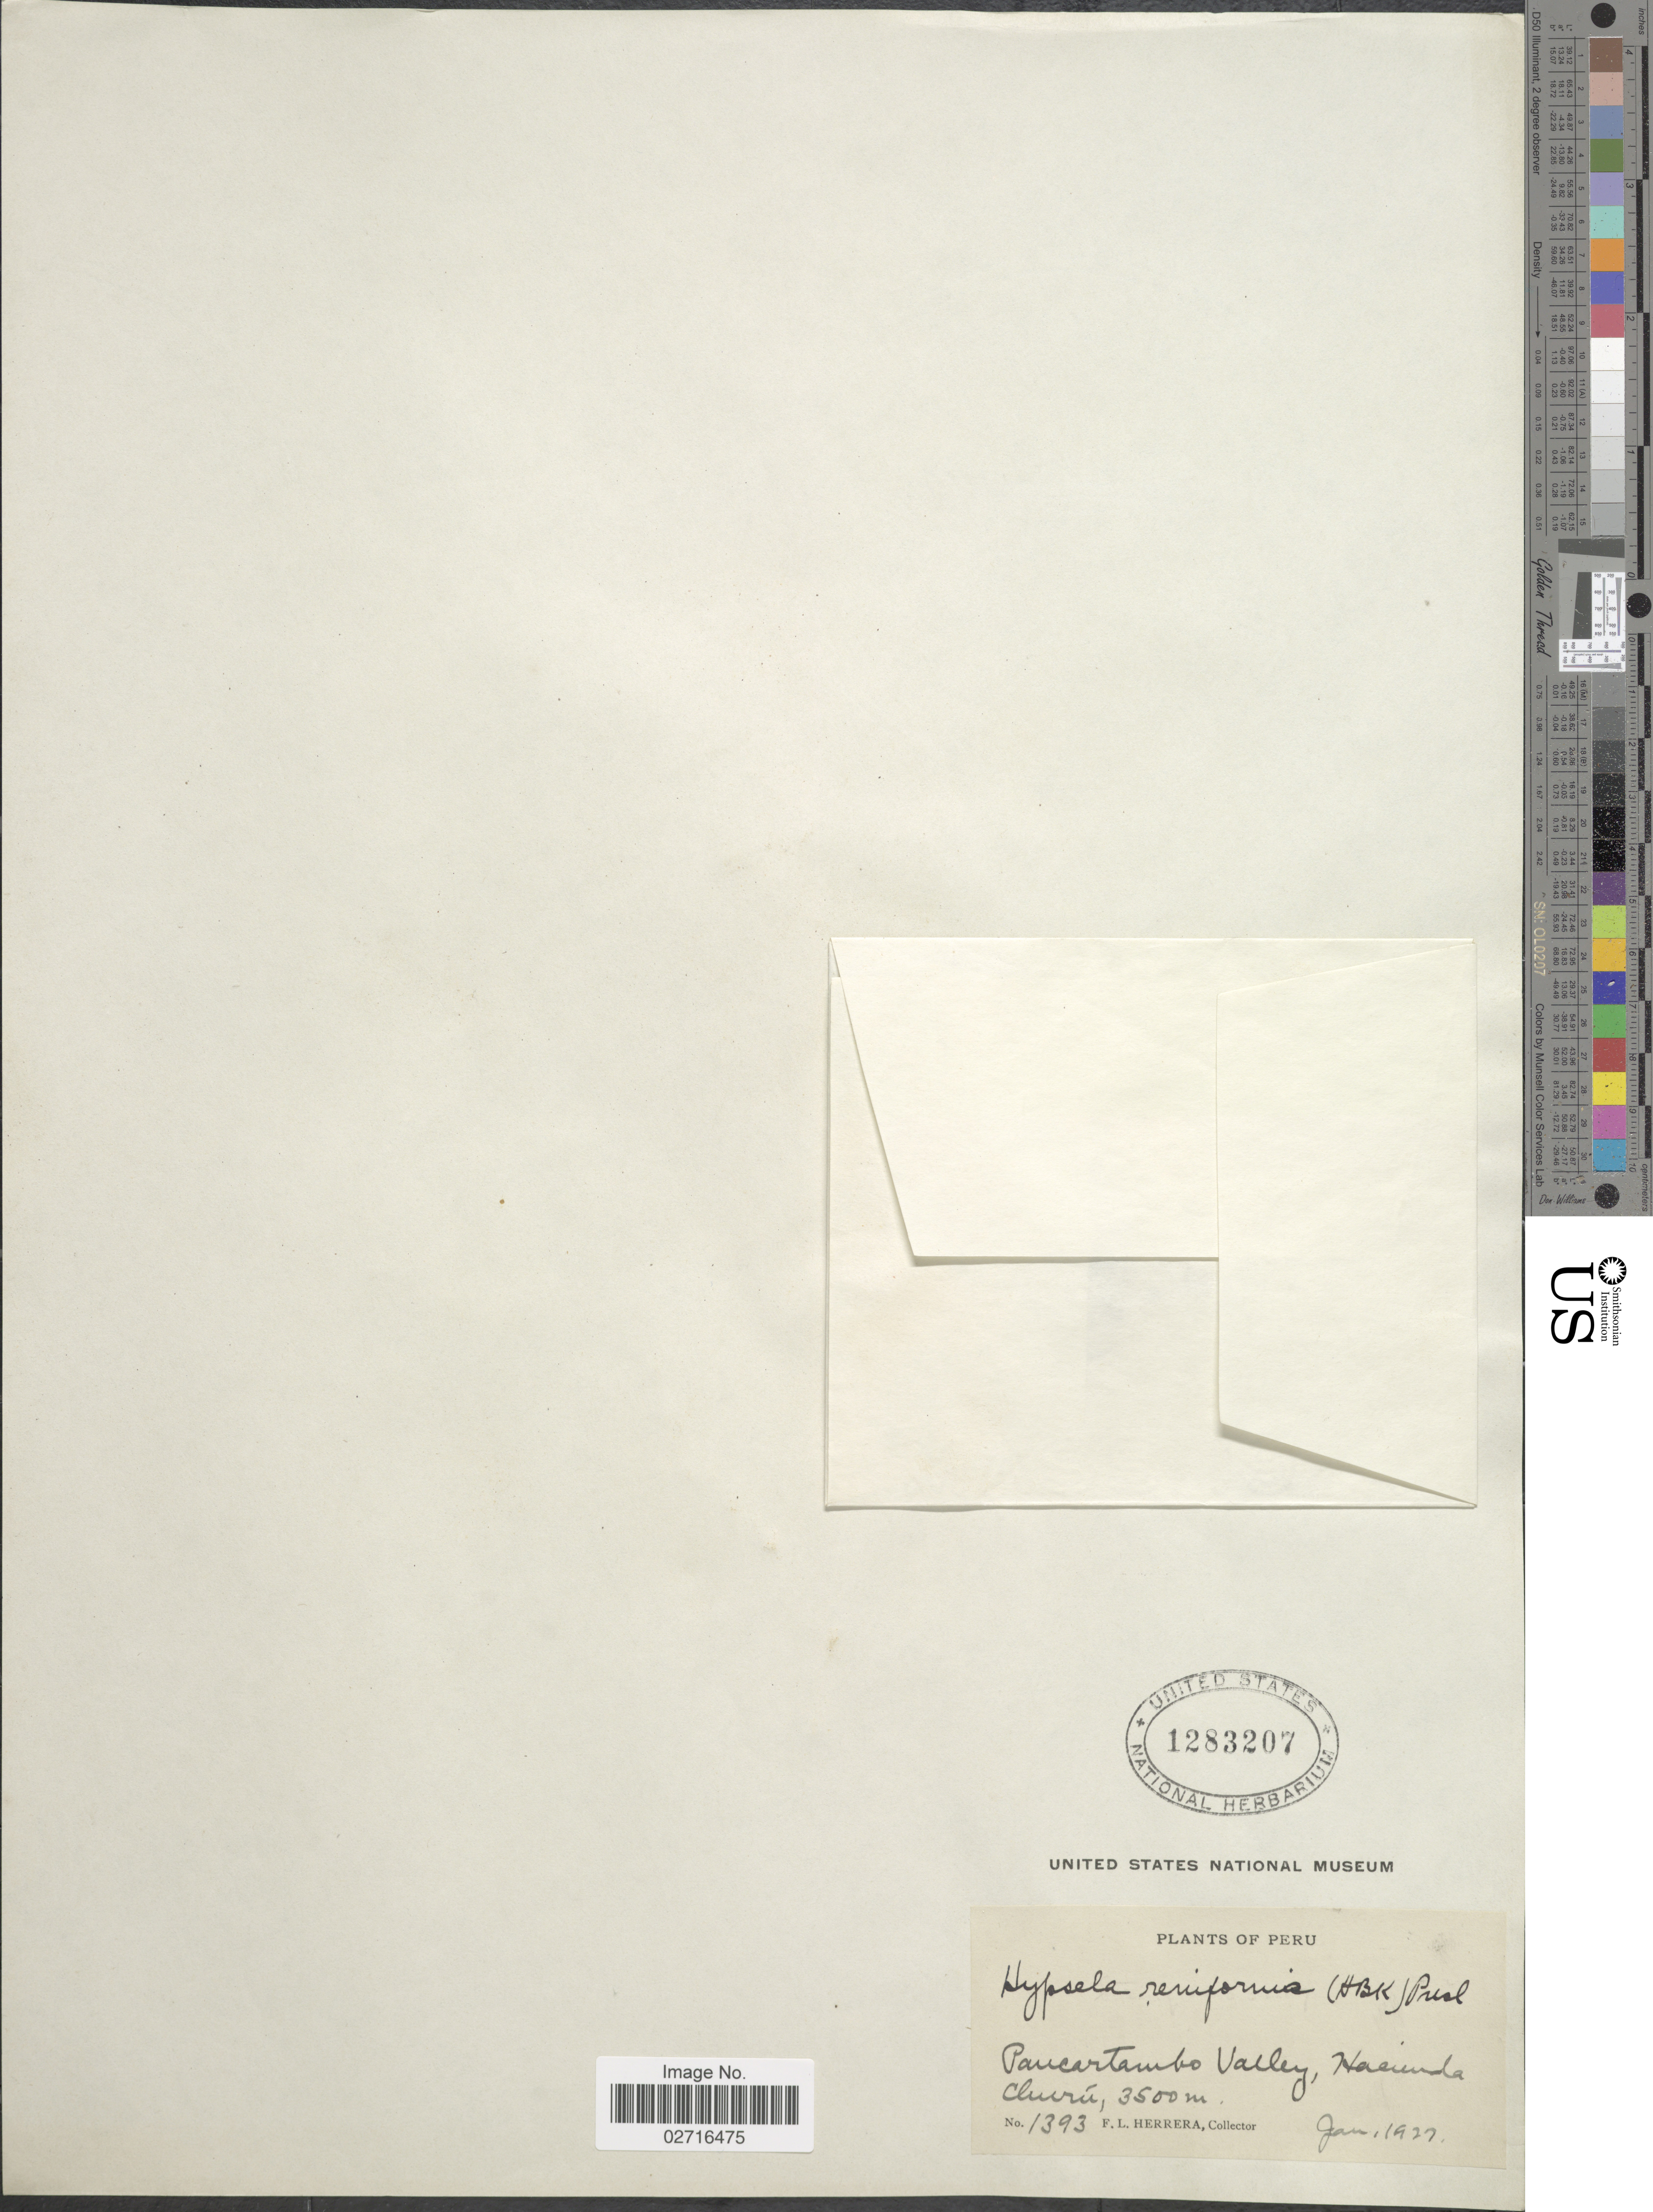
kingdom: Plantae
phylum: Tracheophyta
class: Magnoliopsida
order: Asterales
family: Campanulaceae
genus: Hypsela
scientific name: Hypsela reniformis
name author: (Kunth) C. Presl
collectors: F. L. Herrera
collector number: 1393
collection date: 1927-01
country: Peru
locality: Paucartambo Valley, Hacienda Churu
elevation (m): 3500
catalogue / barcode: US 1283207